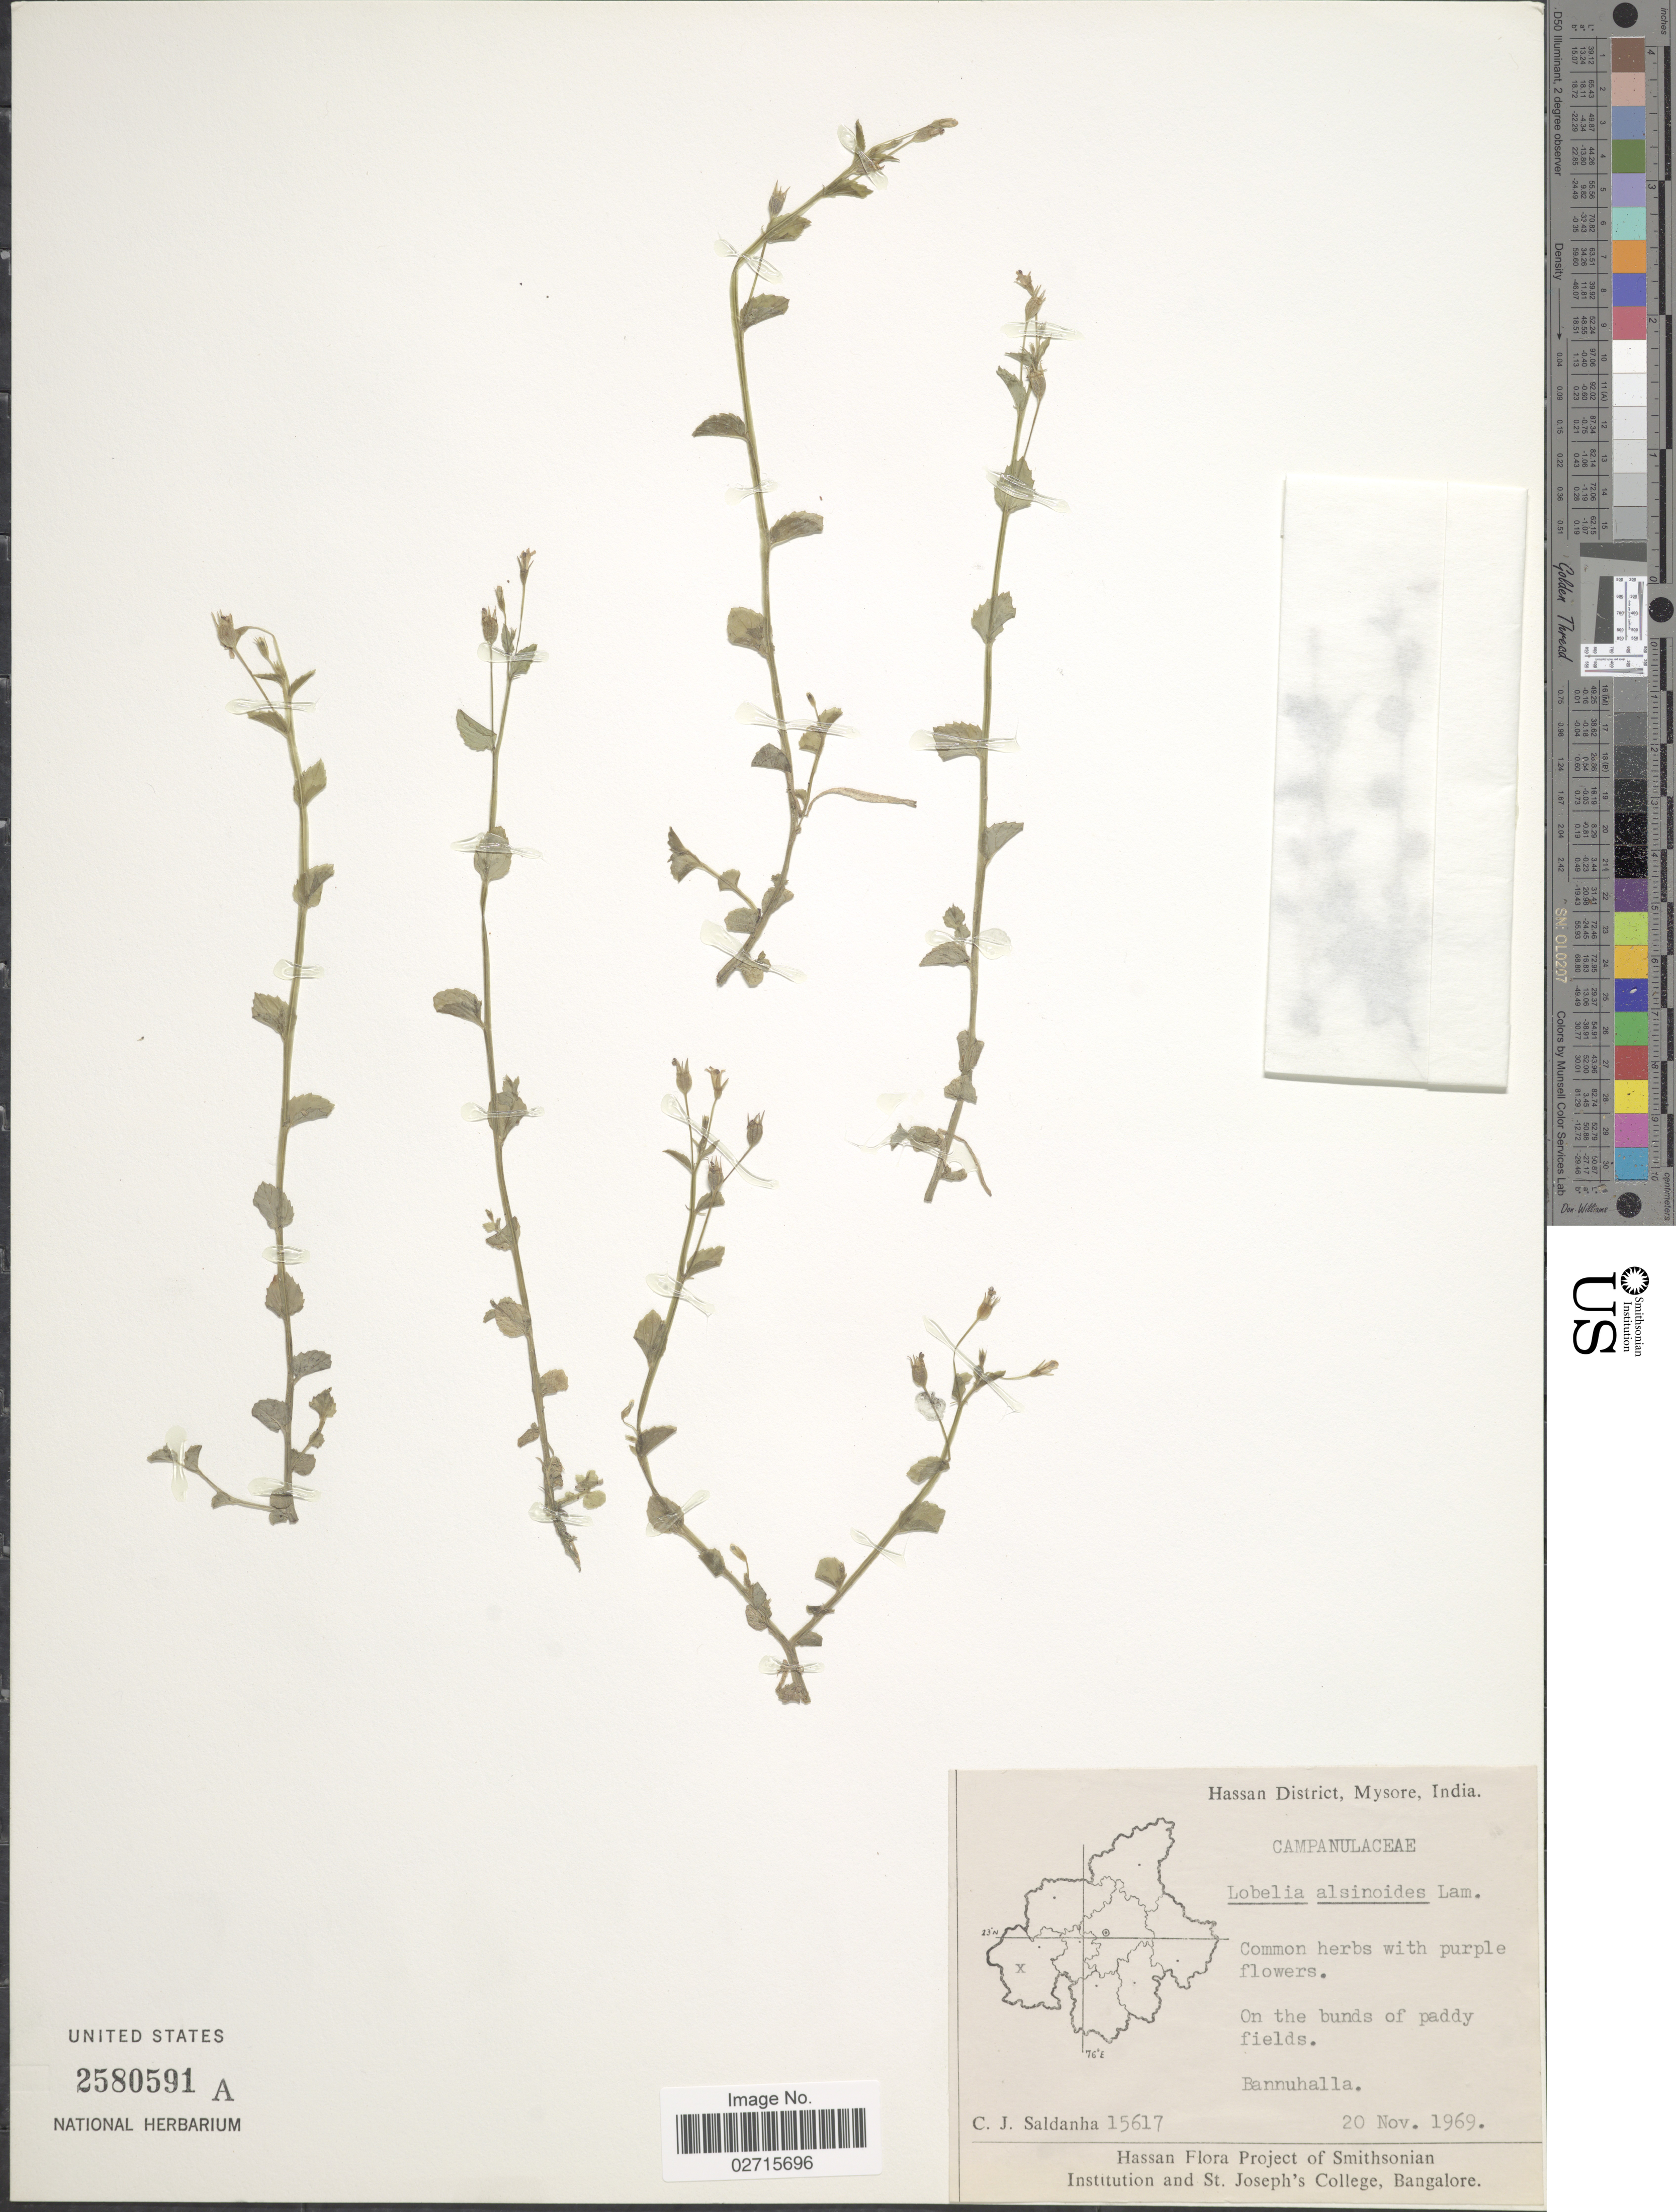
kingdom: Plantae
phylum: Tracheophyta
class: Magnoliopsida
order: Asterales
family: Campanulaceae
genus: Lobelia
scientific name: Lobelia alsinoides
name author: Lam.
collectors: C. J. Saldanha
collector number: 15617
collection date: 1969-11-20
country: India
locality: Hassan District, Mysore. One the bunds of paddy fields. Bannuhalla.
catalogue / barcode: US 2580591A